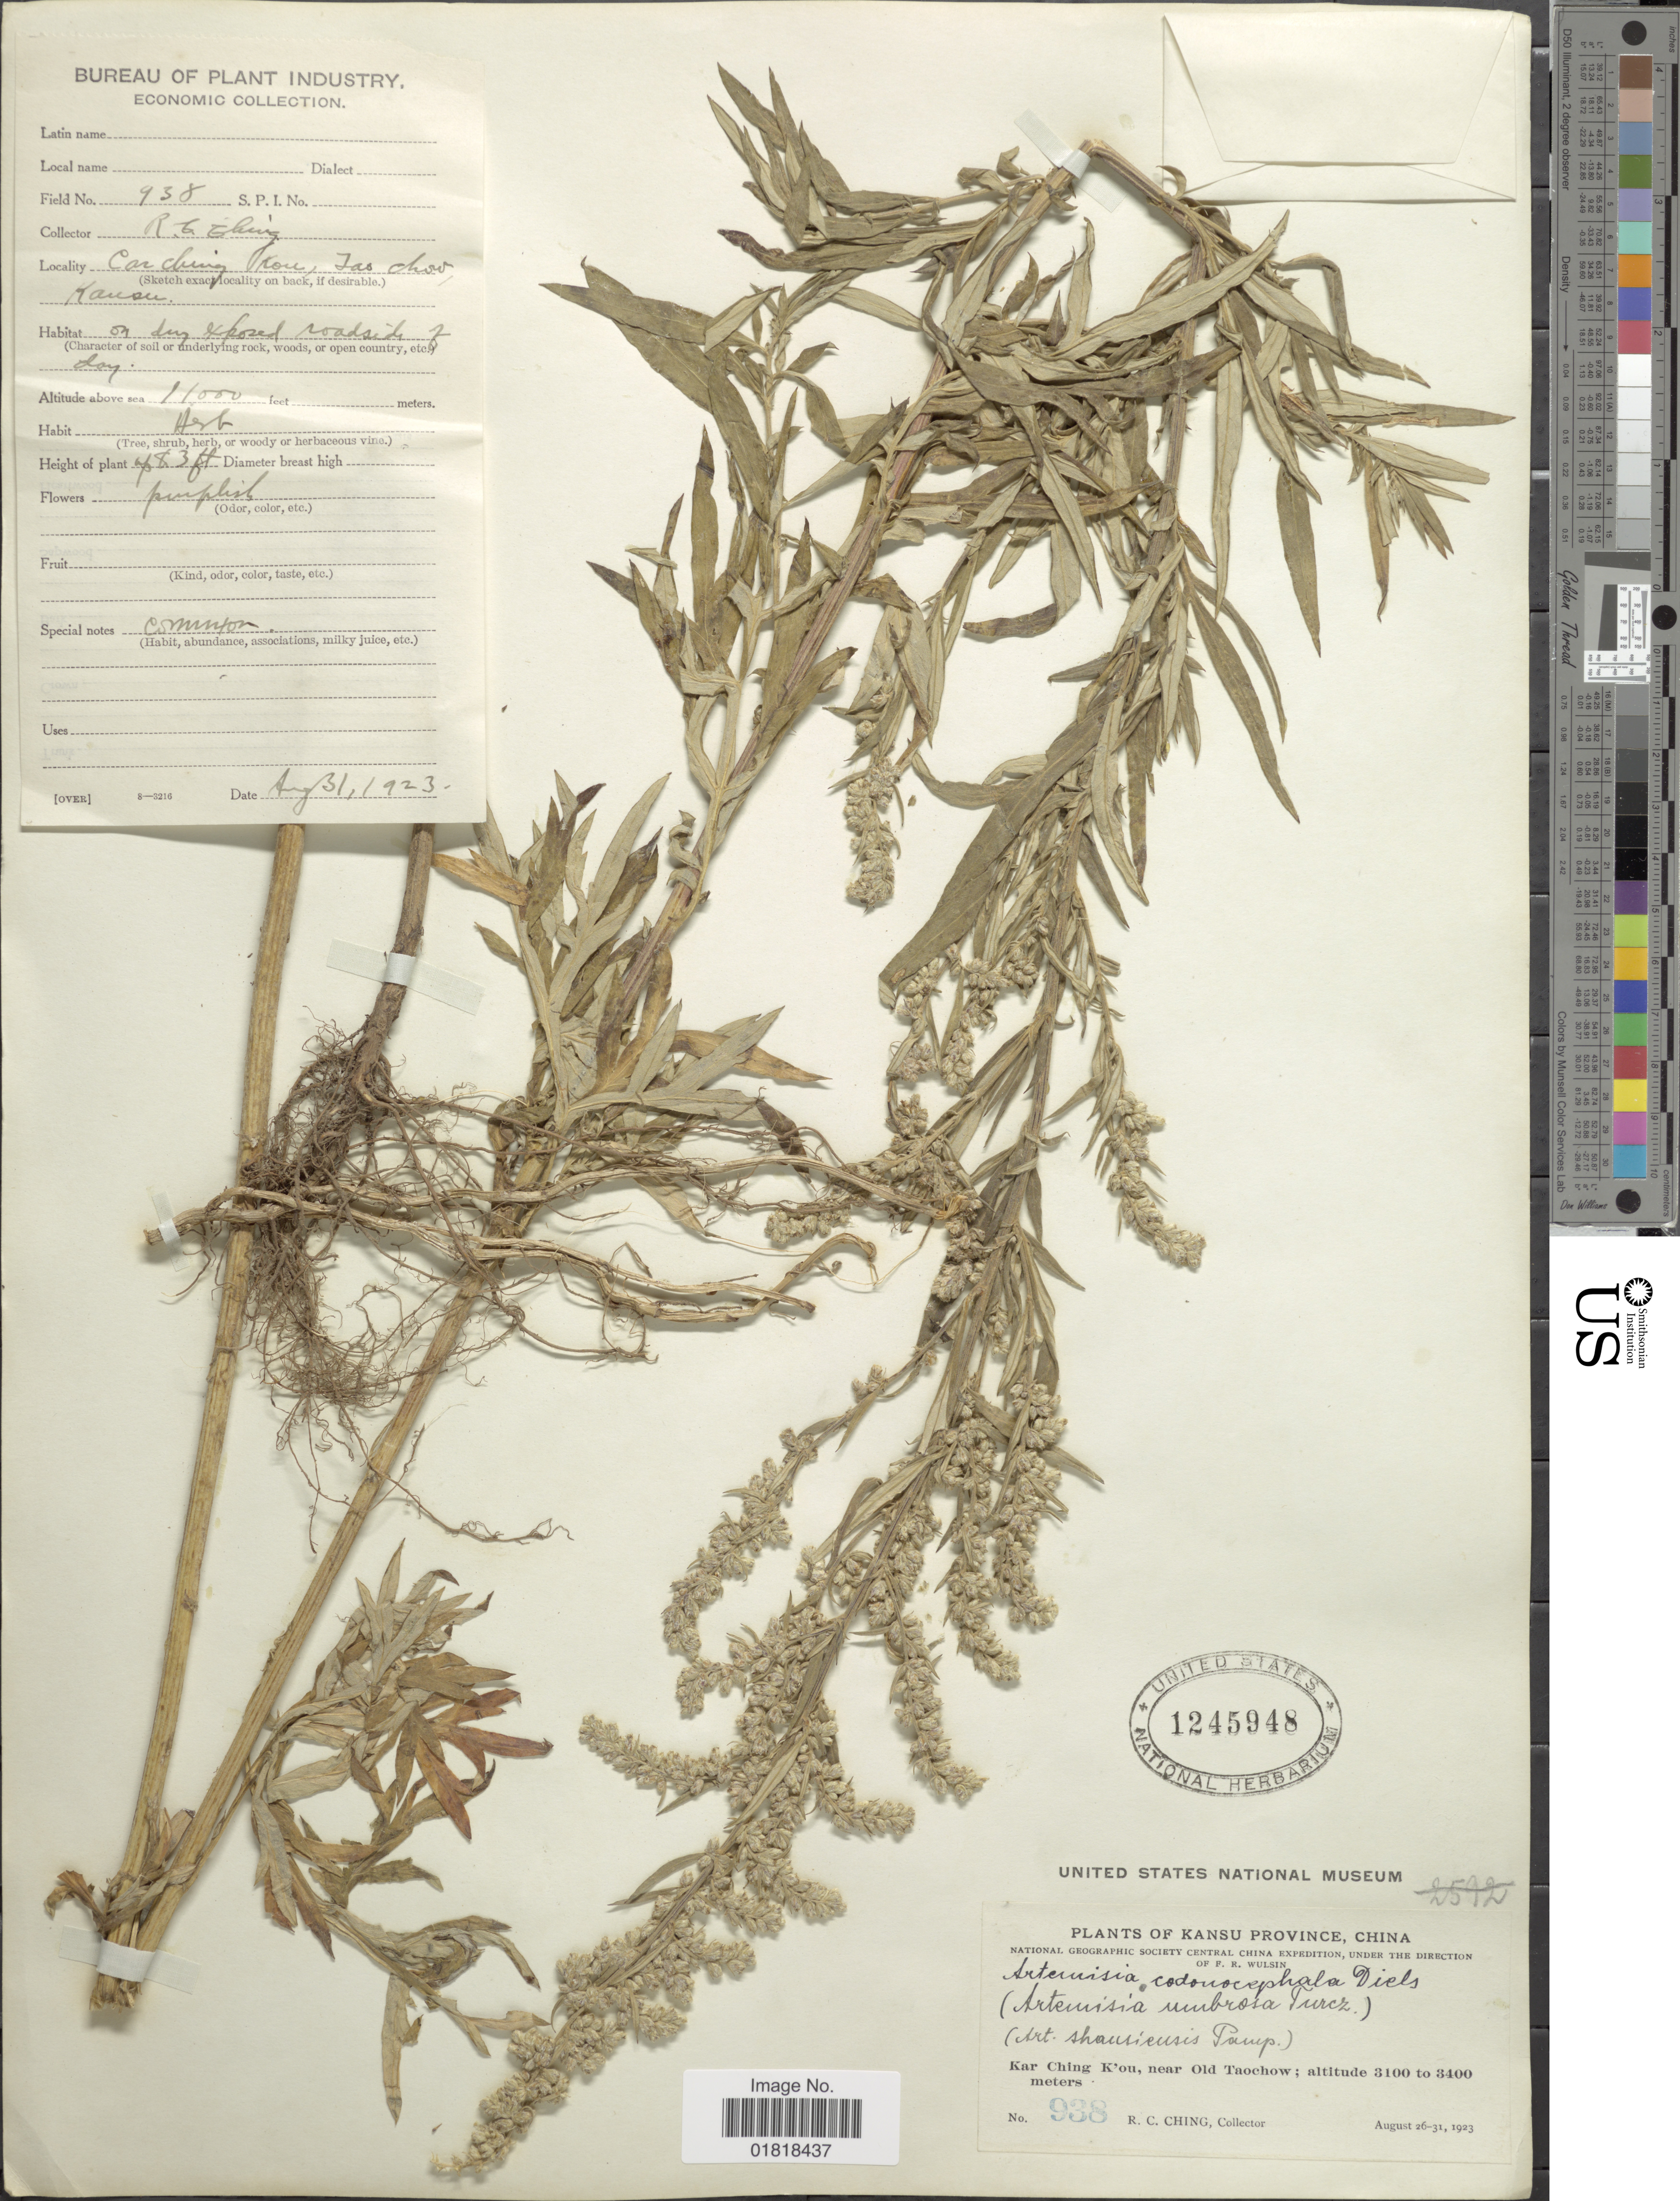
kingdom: Plantae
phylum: Tracheophyta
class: Magnoliopsida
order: Asterales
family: Asteraceae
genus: Artemisia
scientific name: Artemisia codonocephala diels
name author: Diels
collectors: R. C. Ching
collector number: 938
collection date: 1923-08-26/1923-08-31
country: China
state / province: Gansu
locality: Kar Ching K'ou, near old Taochow, on dry exposed roadside of clay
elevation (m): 3353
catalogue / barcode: US 1245948